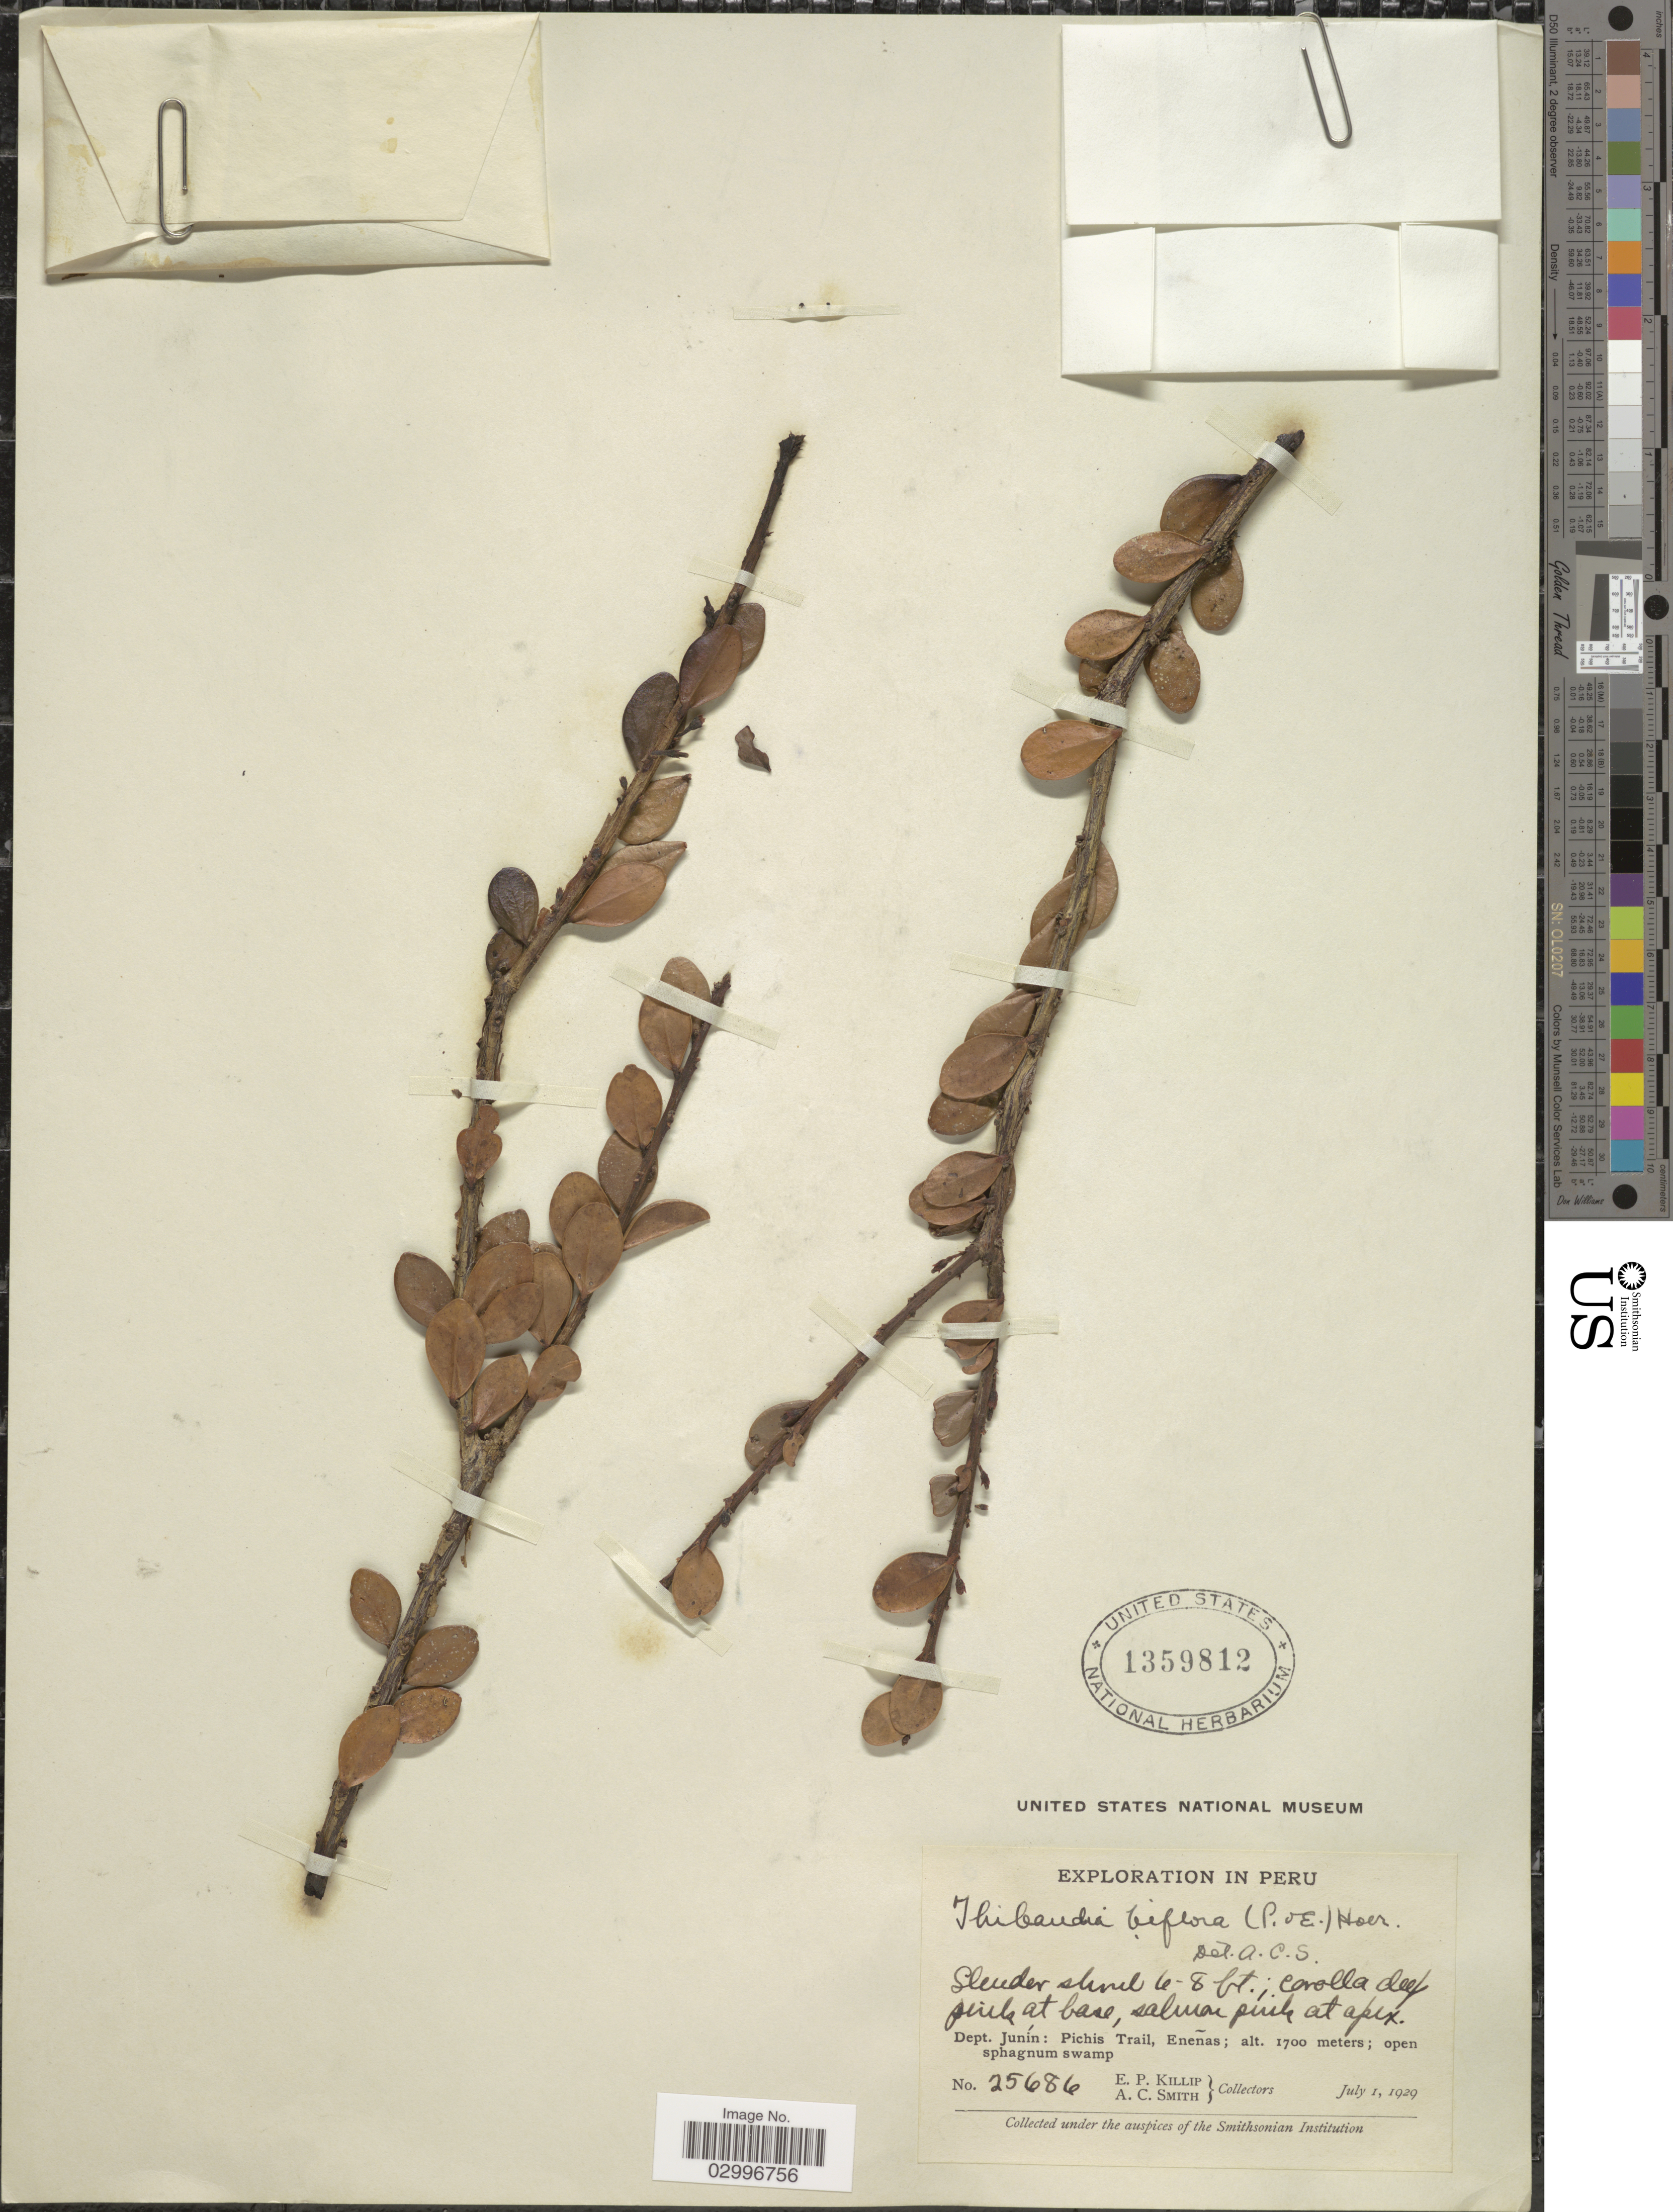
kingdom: Plantae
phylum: Tracheophyta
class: Magnoliopsida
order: Ericales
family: Ericaceae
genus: Thibaudia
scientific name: Thibaudia biflora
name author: (Poepp. & Endl.) Hoerold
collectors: E. P. Killip & A. C. Smith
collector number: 25686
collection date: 1929-07-01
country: Peru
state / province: Junín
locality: Dept. Junín: Pichis Trail, Eneñas; open sphagnum swamp.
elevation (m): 1700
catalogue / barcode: US 1359812